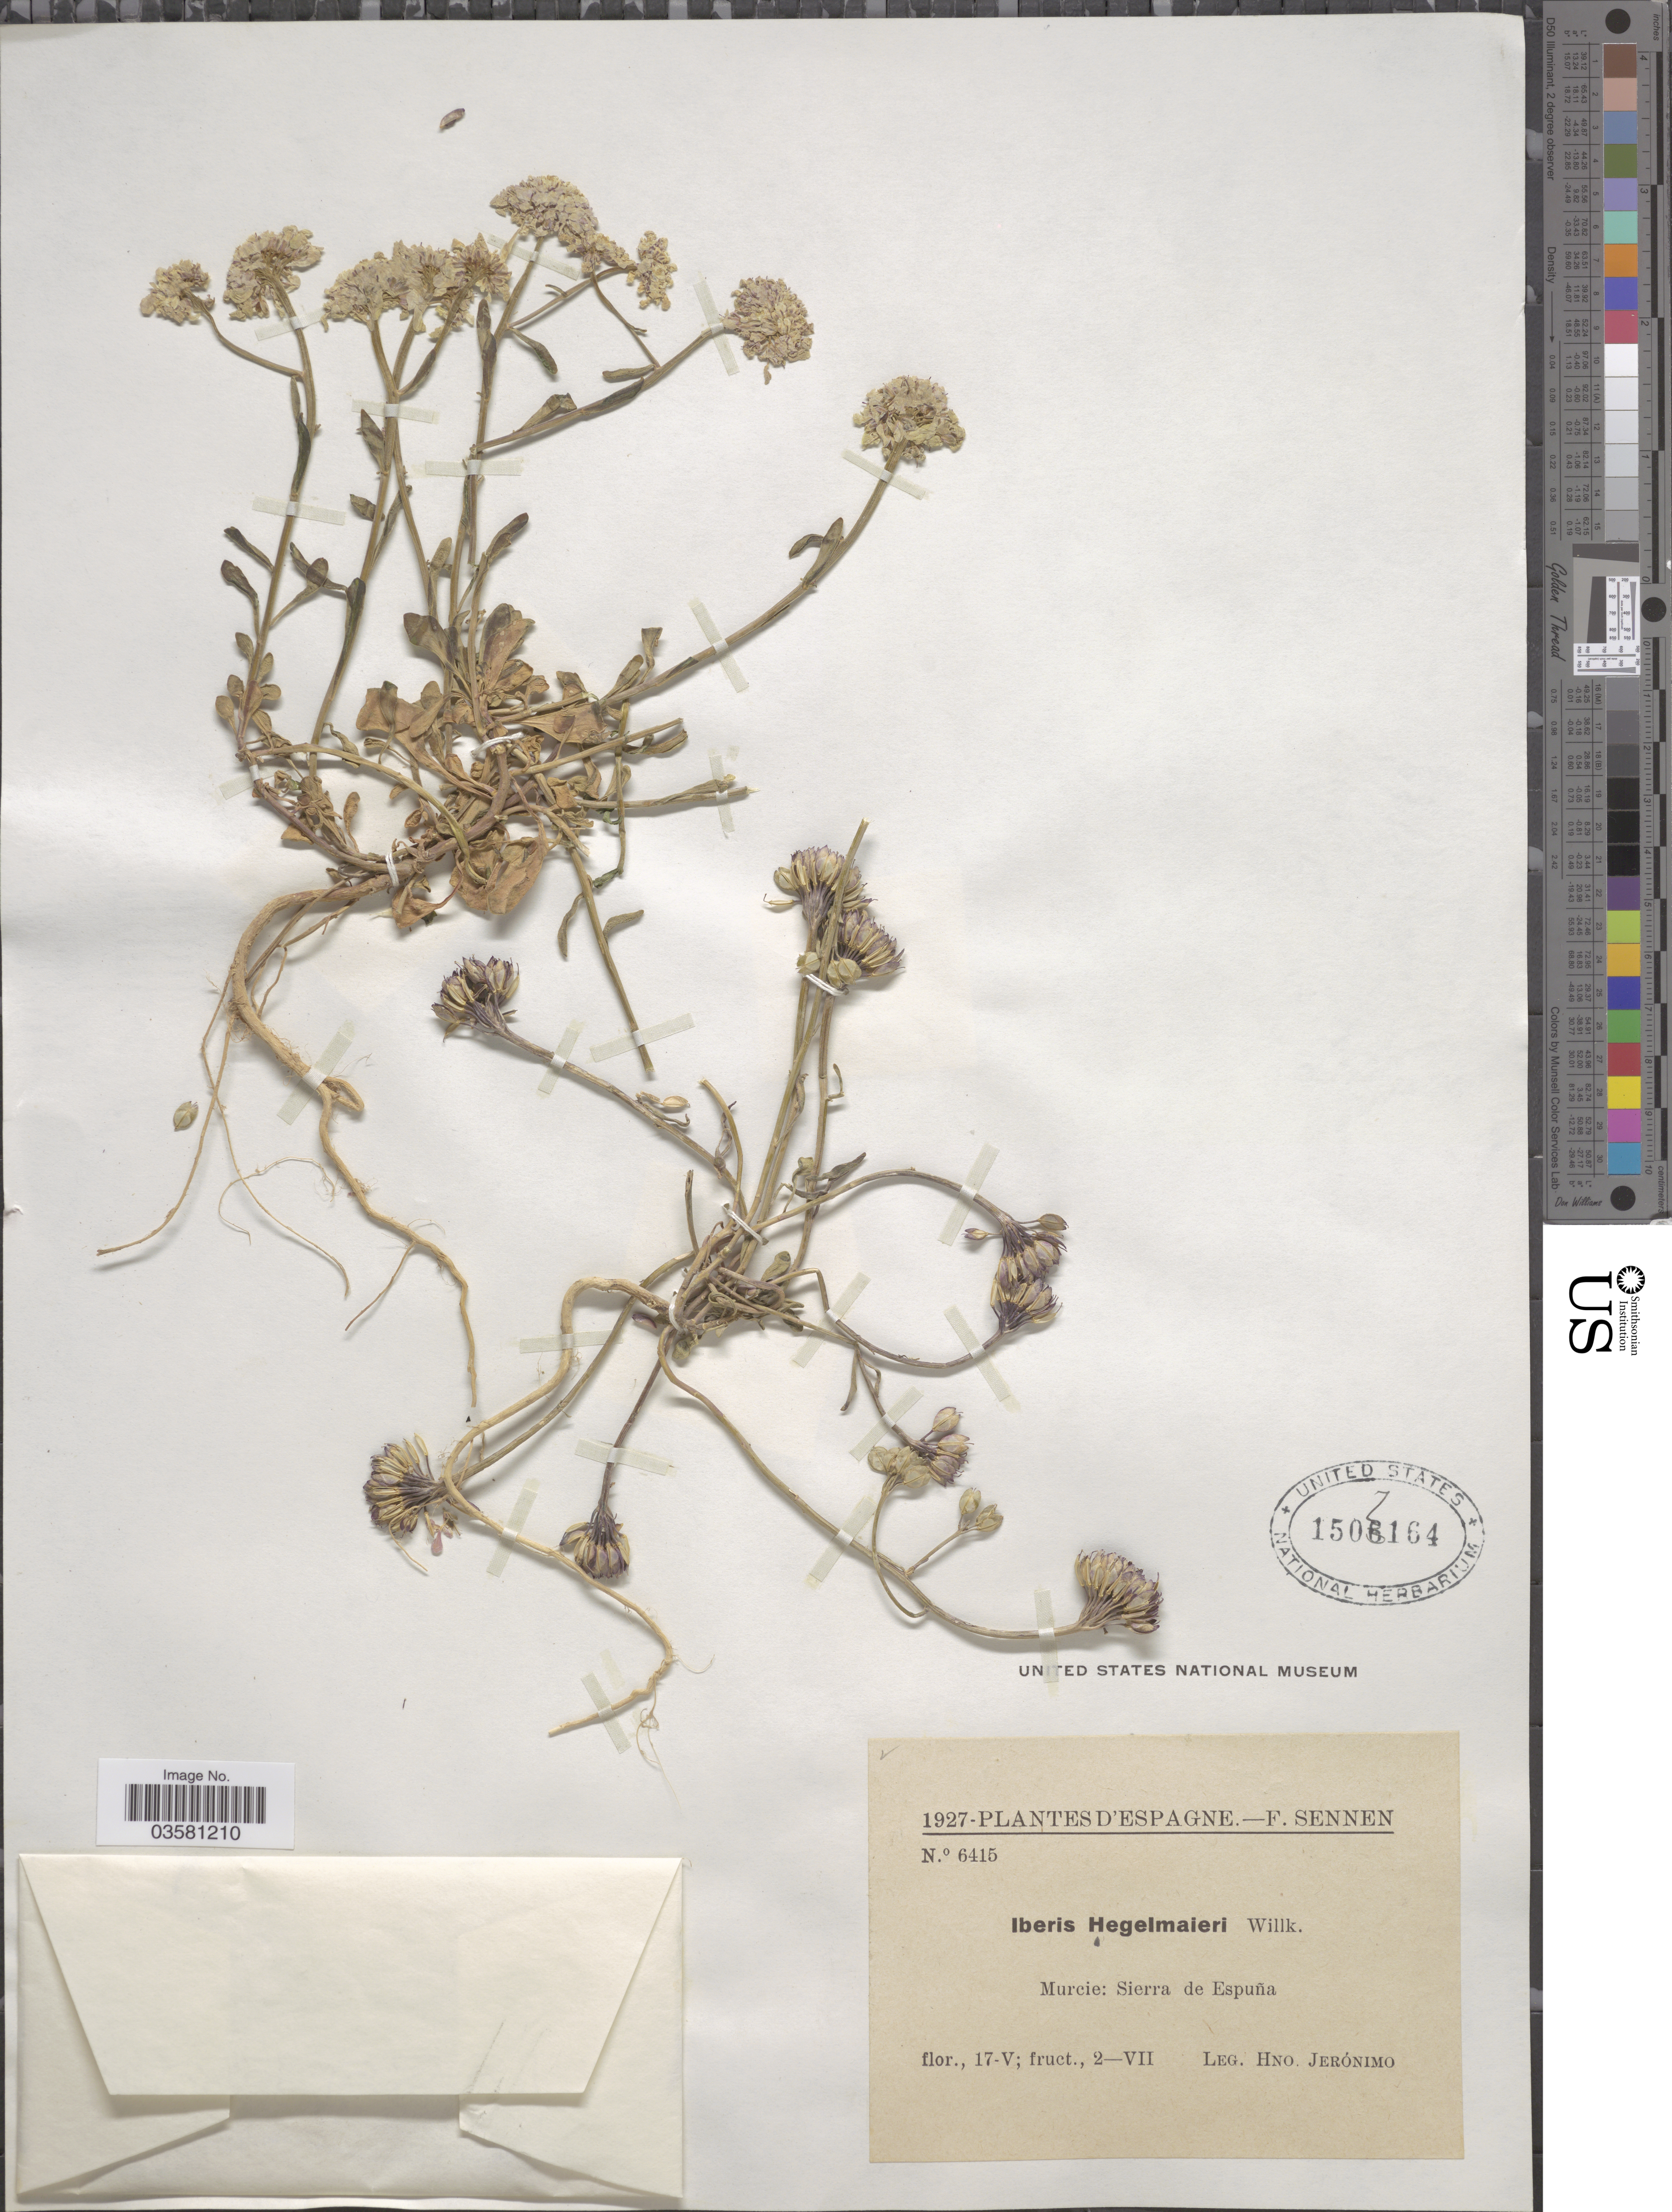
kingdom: Plantae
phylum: Tracheophyta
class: Magnoliopsida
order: Brassicales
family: Brassicaceae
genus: Iberis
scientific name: Iberis hegelmaieri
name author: Willk.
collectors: H. Jerónimo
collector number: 6415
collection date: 1927-05-17/1927-07-02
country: Spain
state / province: Murcia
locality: Espagne. Murcie: Sierra de Espuña.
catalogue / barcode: US 1507164